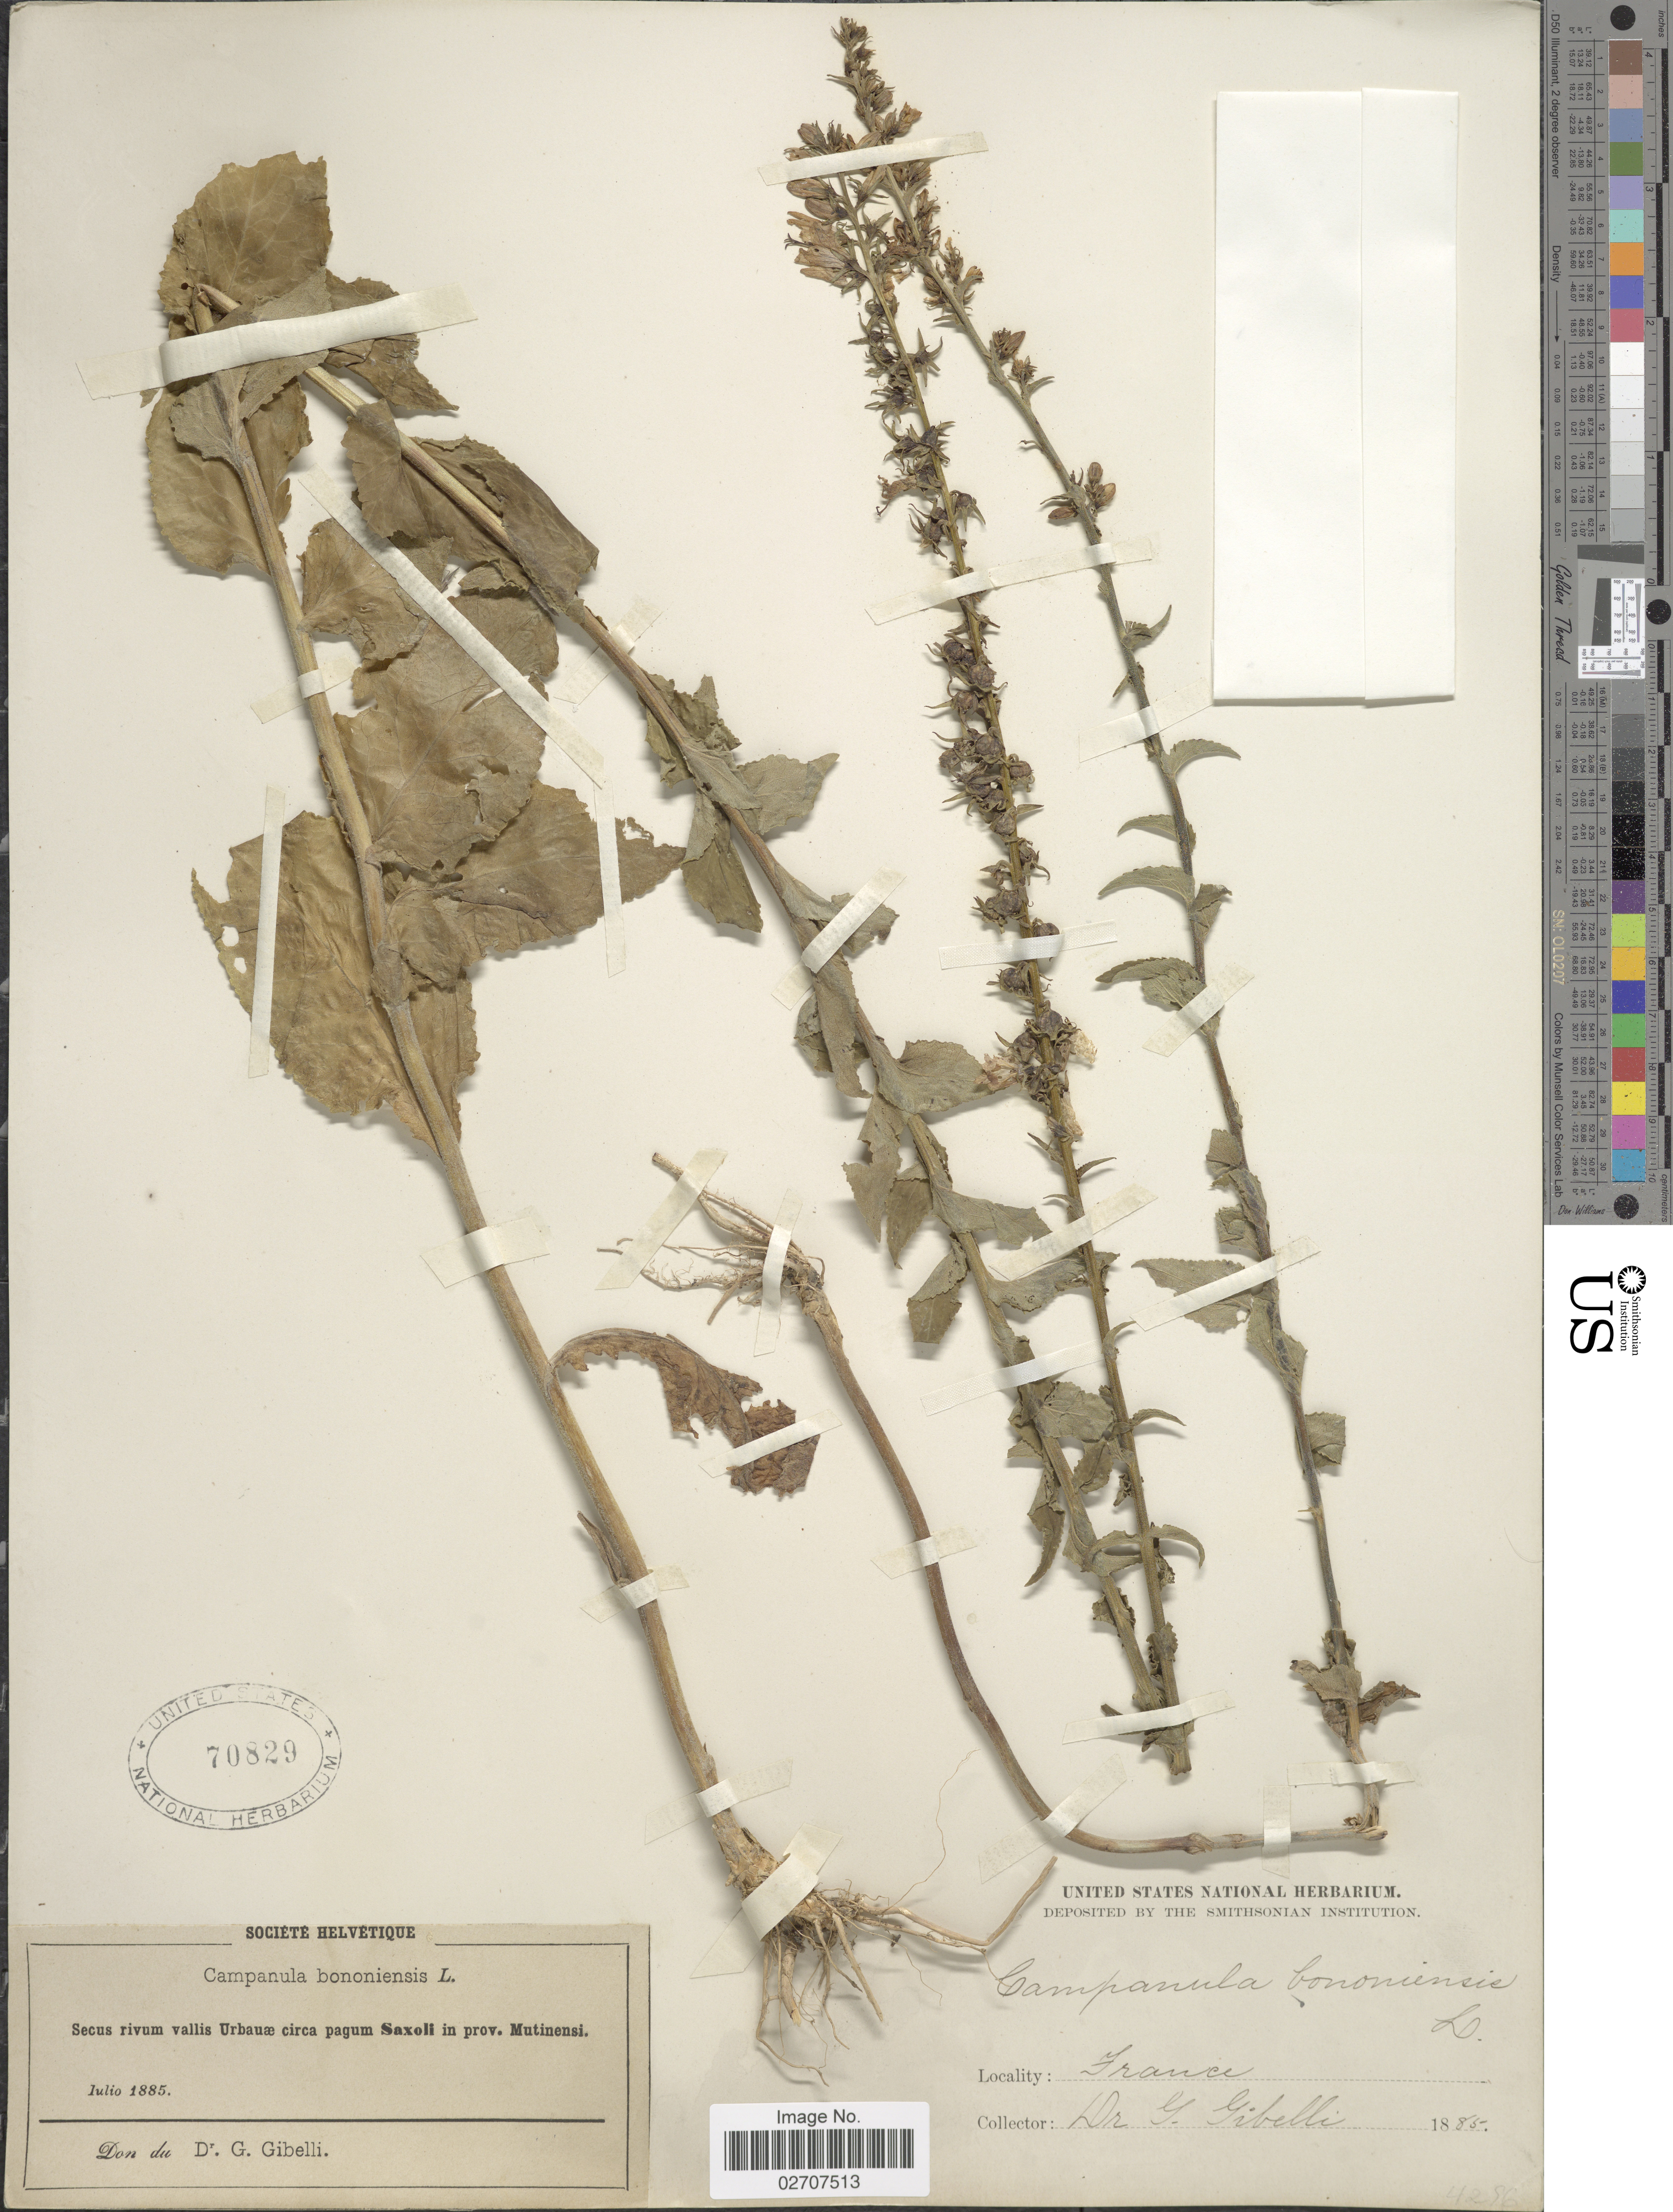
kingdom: Plantae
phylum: Tracheophyta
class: Magnoliopsida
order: Asterales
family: Campanulaceae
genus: Campanula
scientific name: Campanula bononiensis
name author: L.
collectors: G. Gibelli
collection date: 1885-07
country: France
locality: Secus rivum vallis Urbauae circa pagum Saxoli in prov. Mutinensi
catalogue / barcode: US 70829